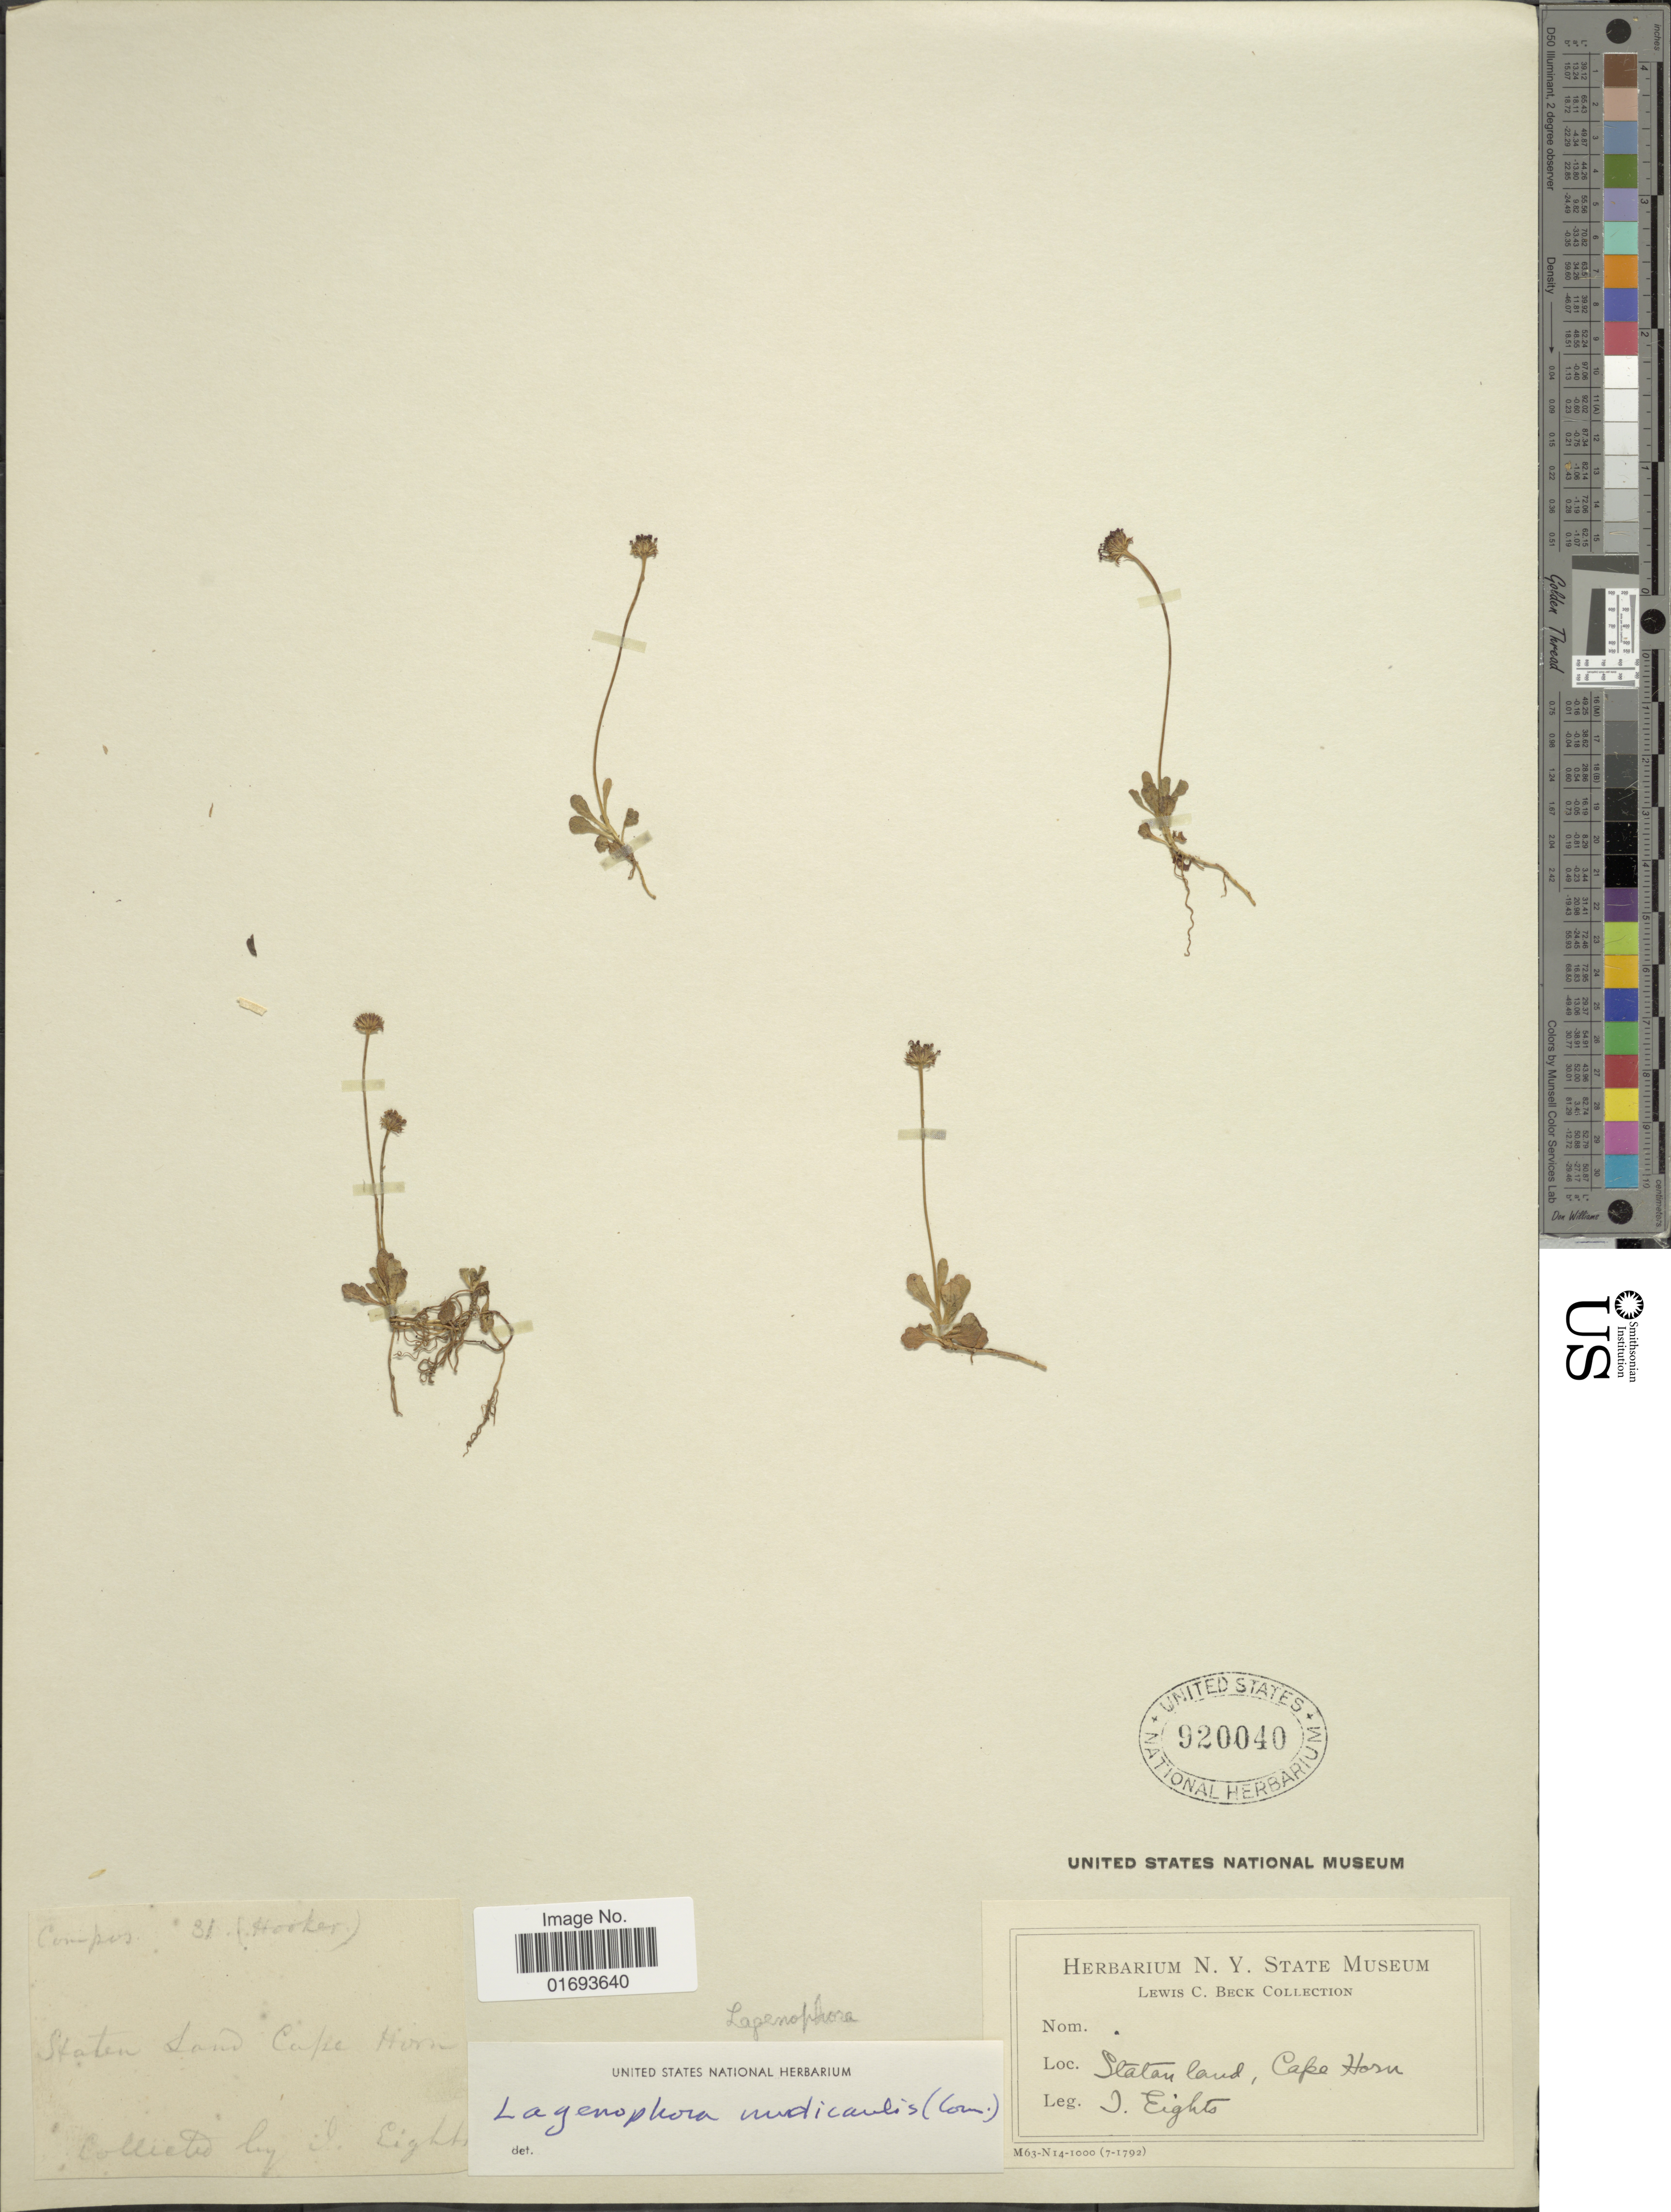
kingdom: Plantae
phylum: Tracheophyta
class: Magnoliopsida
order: Asterales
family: Asteraceae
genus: Lagenophora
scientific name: Lagenophora nudicaulis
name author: (Lam.) T.R. Dudley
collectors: J. Eights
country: United States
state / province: New York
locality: Statan land, Cape Horn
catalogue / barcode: US 920040